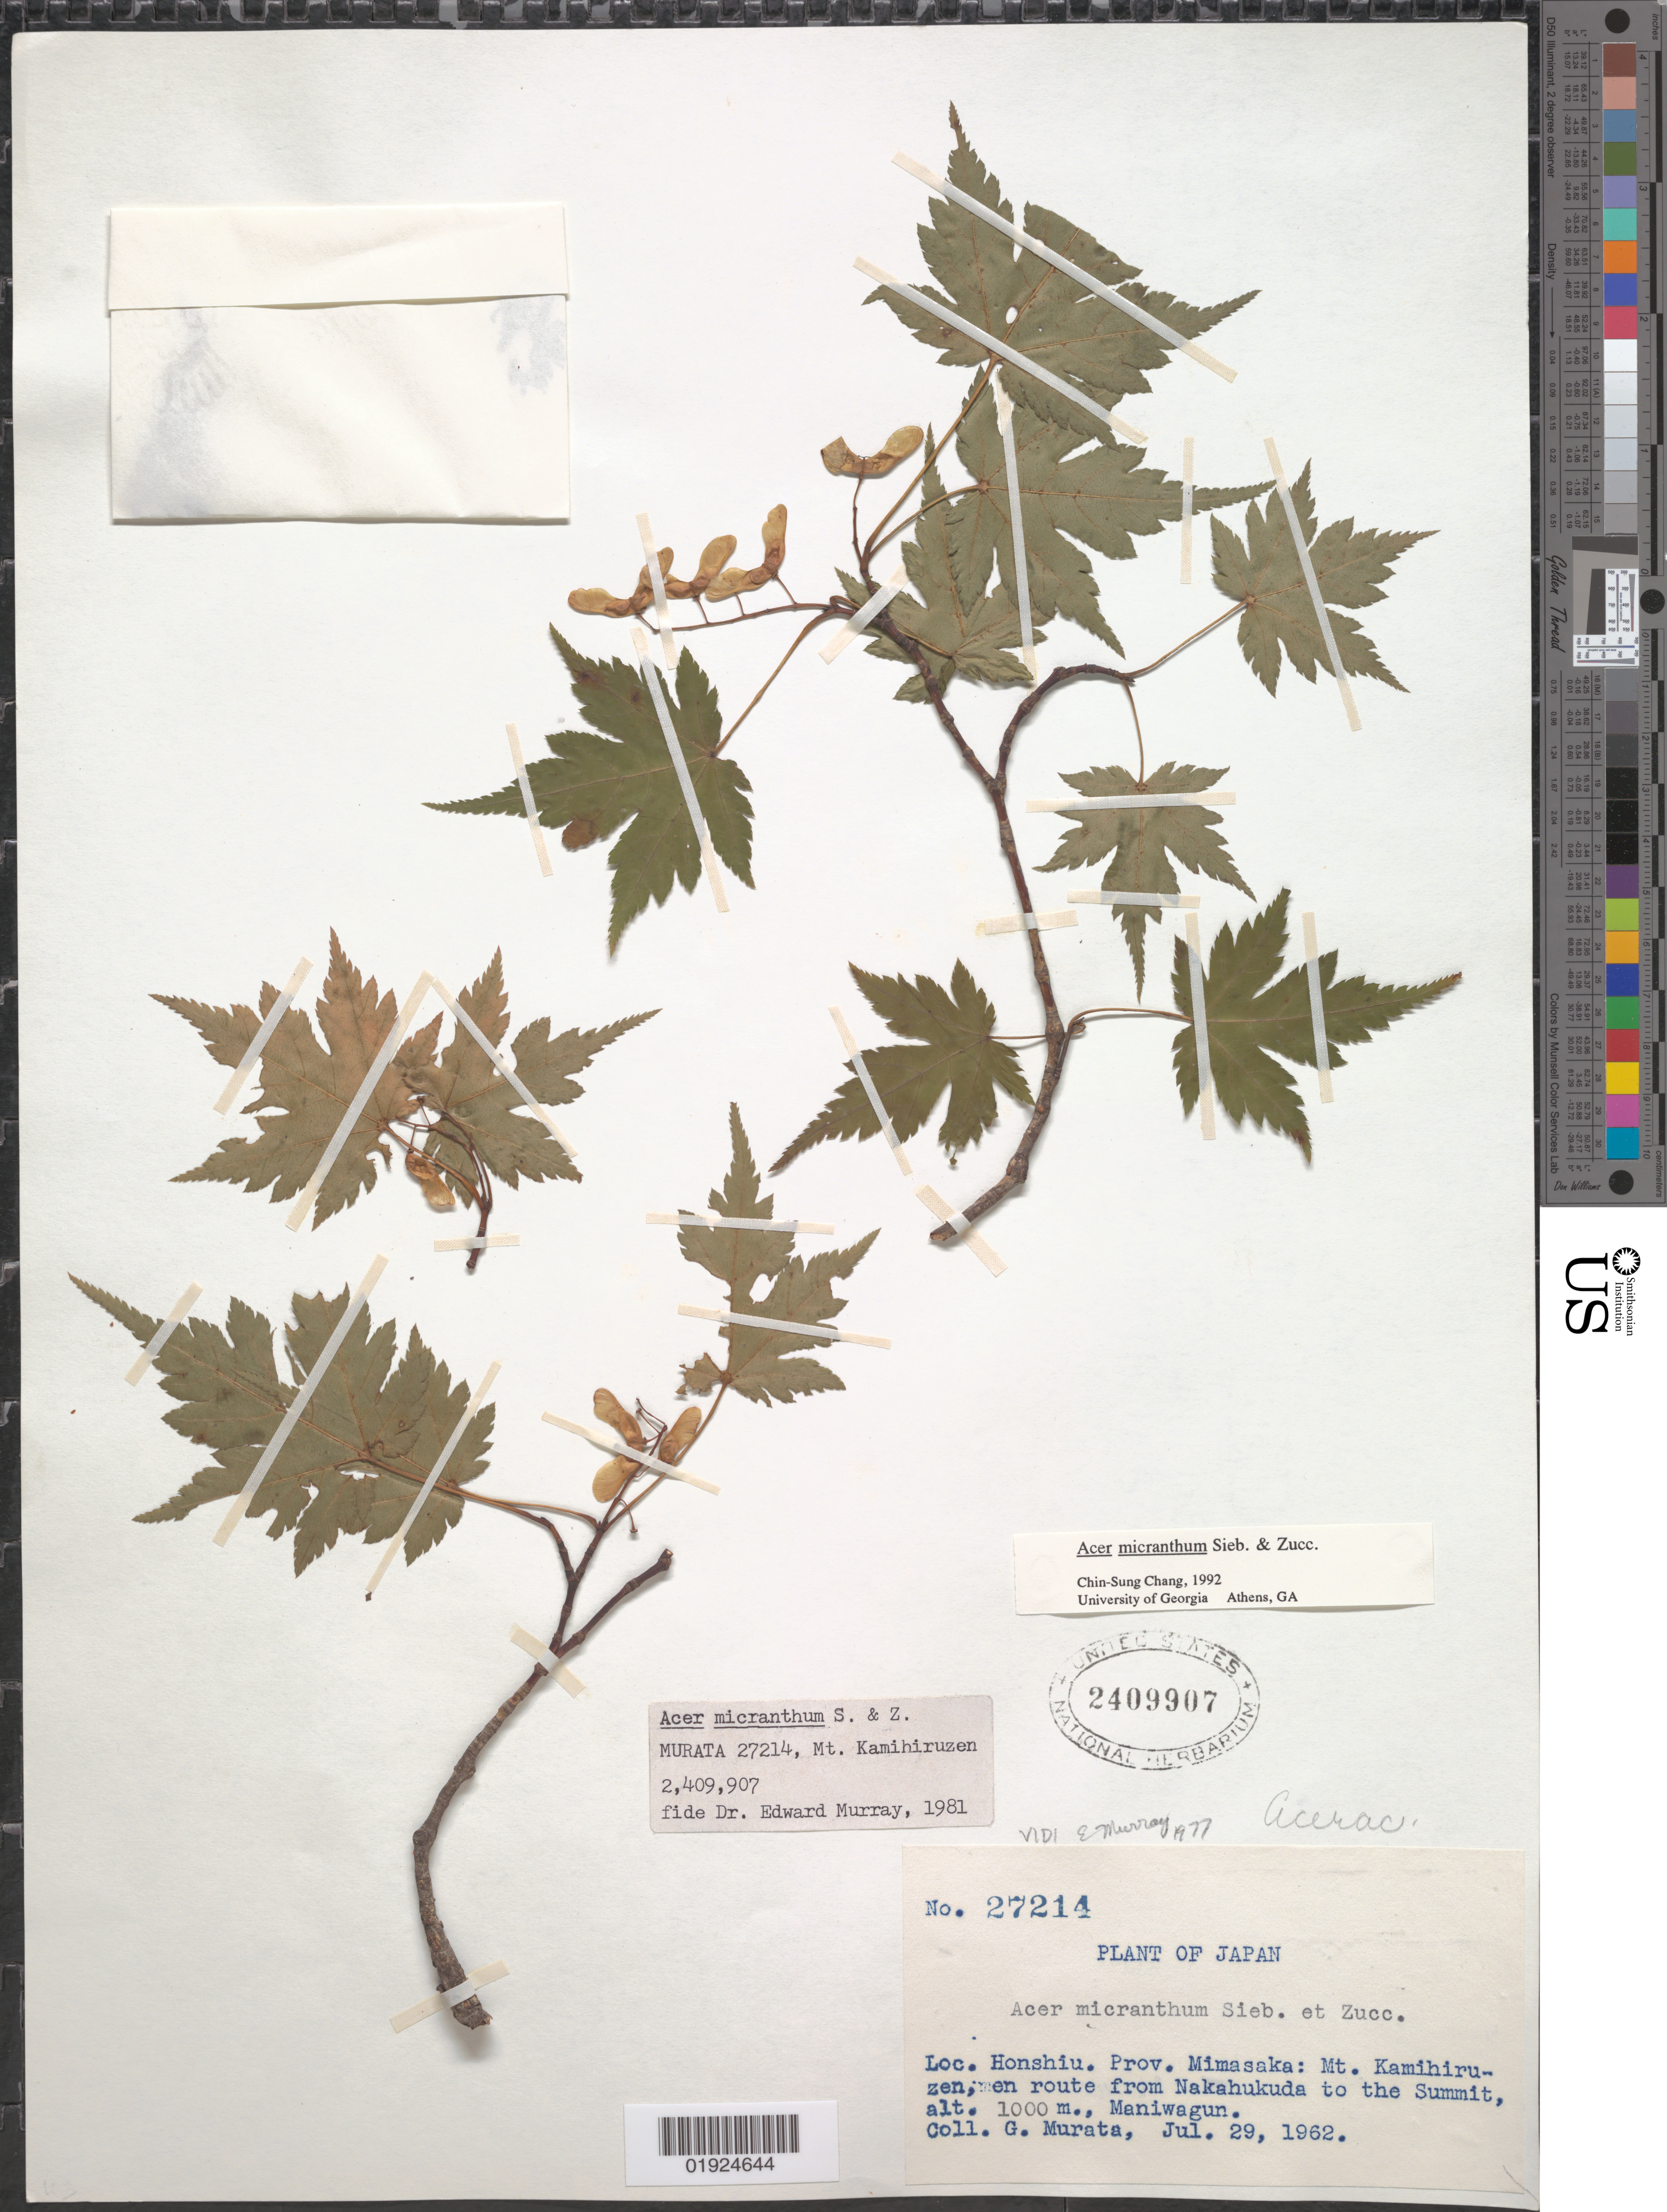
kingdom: Plantae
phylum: Tracheophyta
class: Magnoliopsida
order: Sapindales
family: Sapindaceae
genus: Acer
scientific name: Acer micranthum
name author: Siebold & Zucc.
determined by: Chang, C. S., (SNUA)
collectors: G. Murata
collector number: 27214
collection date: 1962-07-29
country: Japan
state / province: Okayama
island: Honshu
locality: Prov. Mimasaka [Okayama], Mt. Kamihiru-zen, en route from Nakahukuda to the summit, Maniwagun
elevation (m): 1000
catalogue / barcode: US 2409907